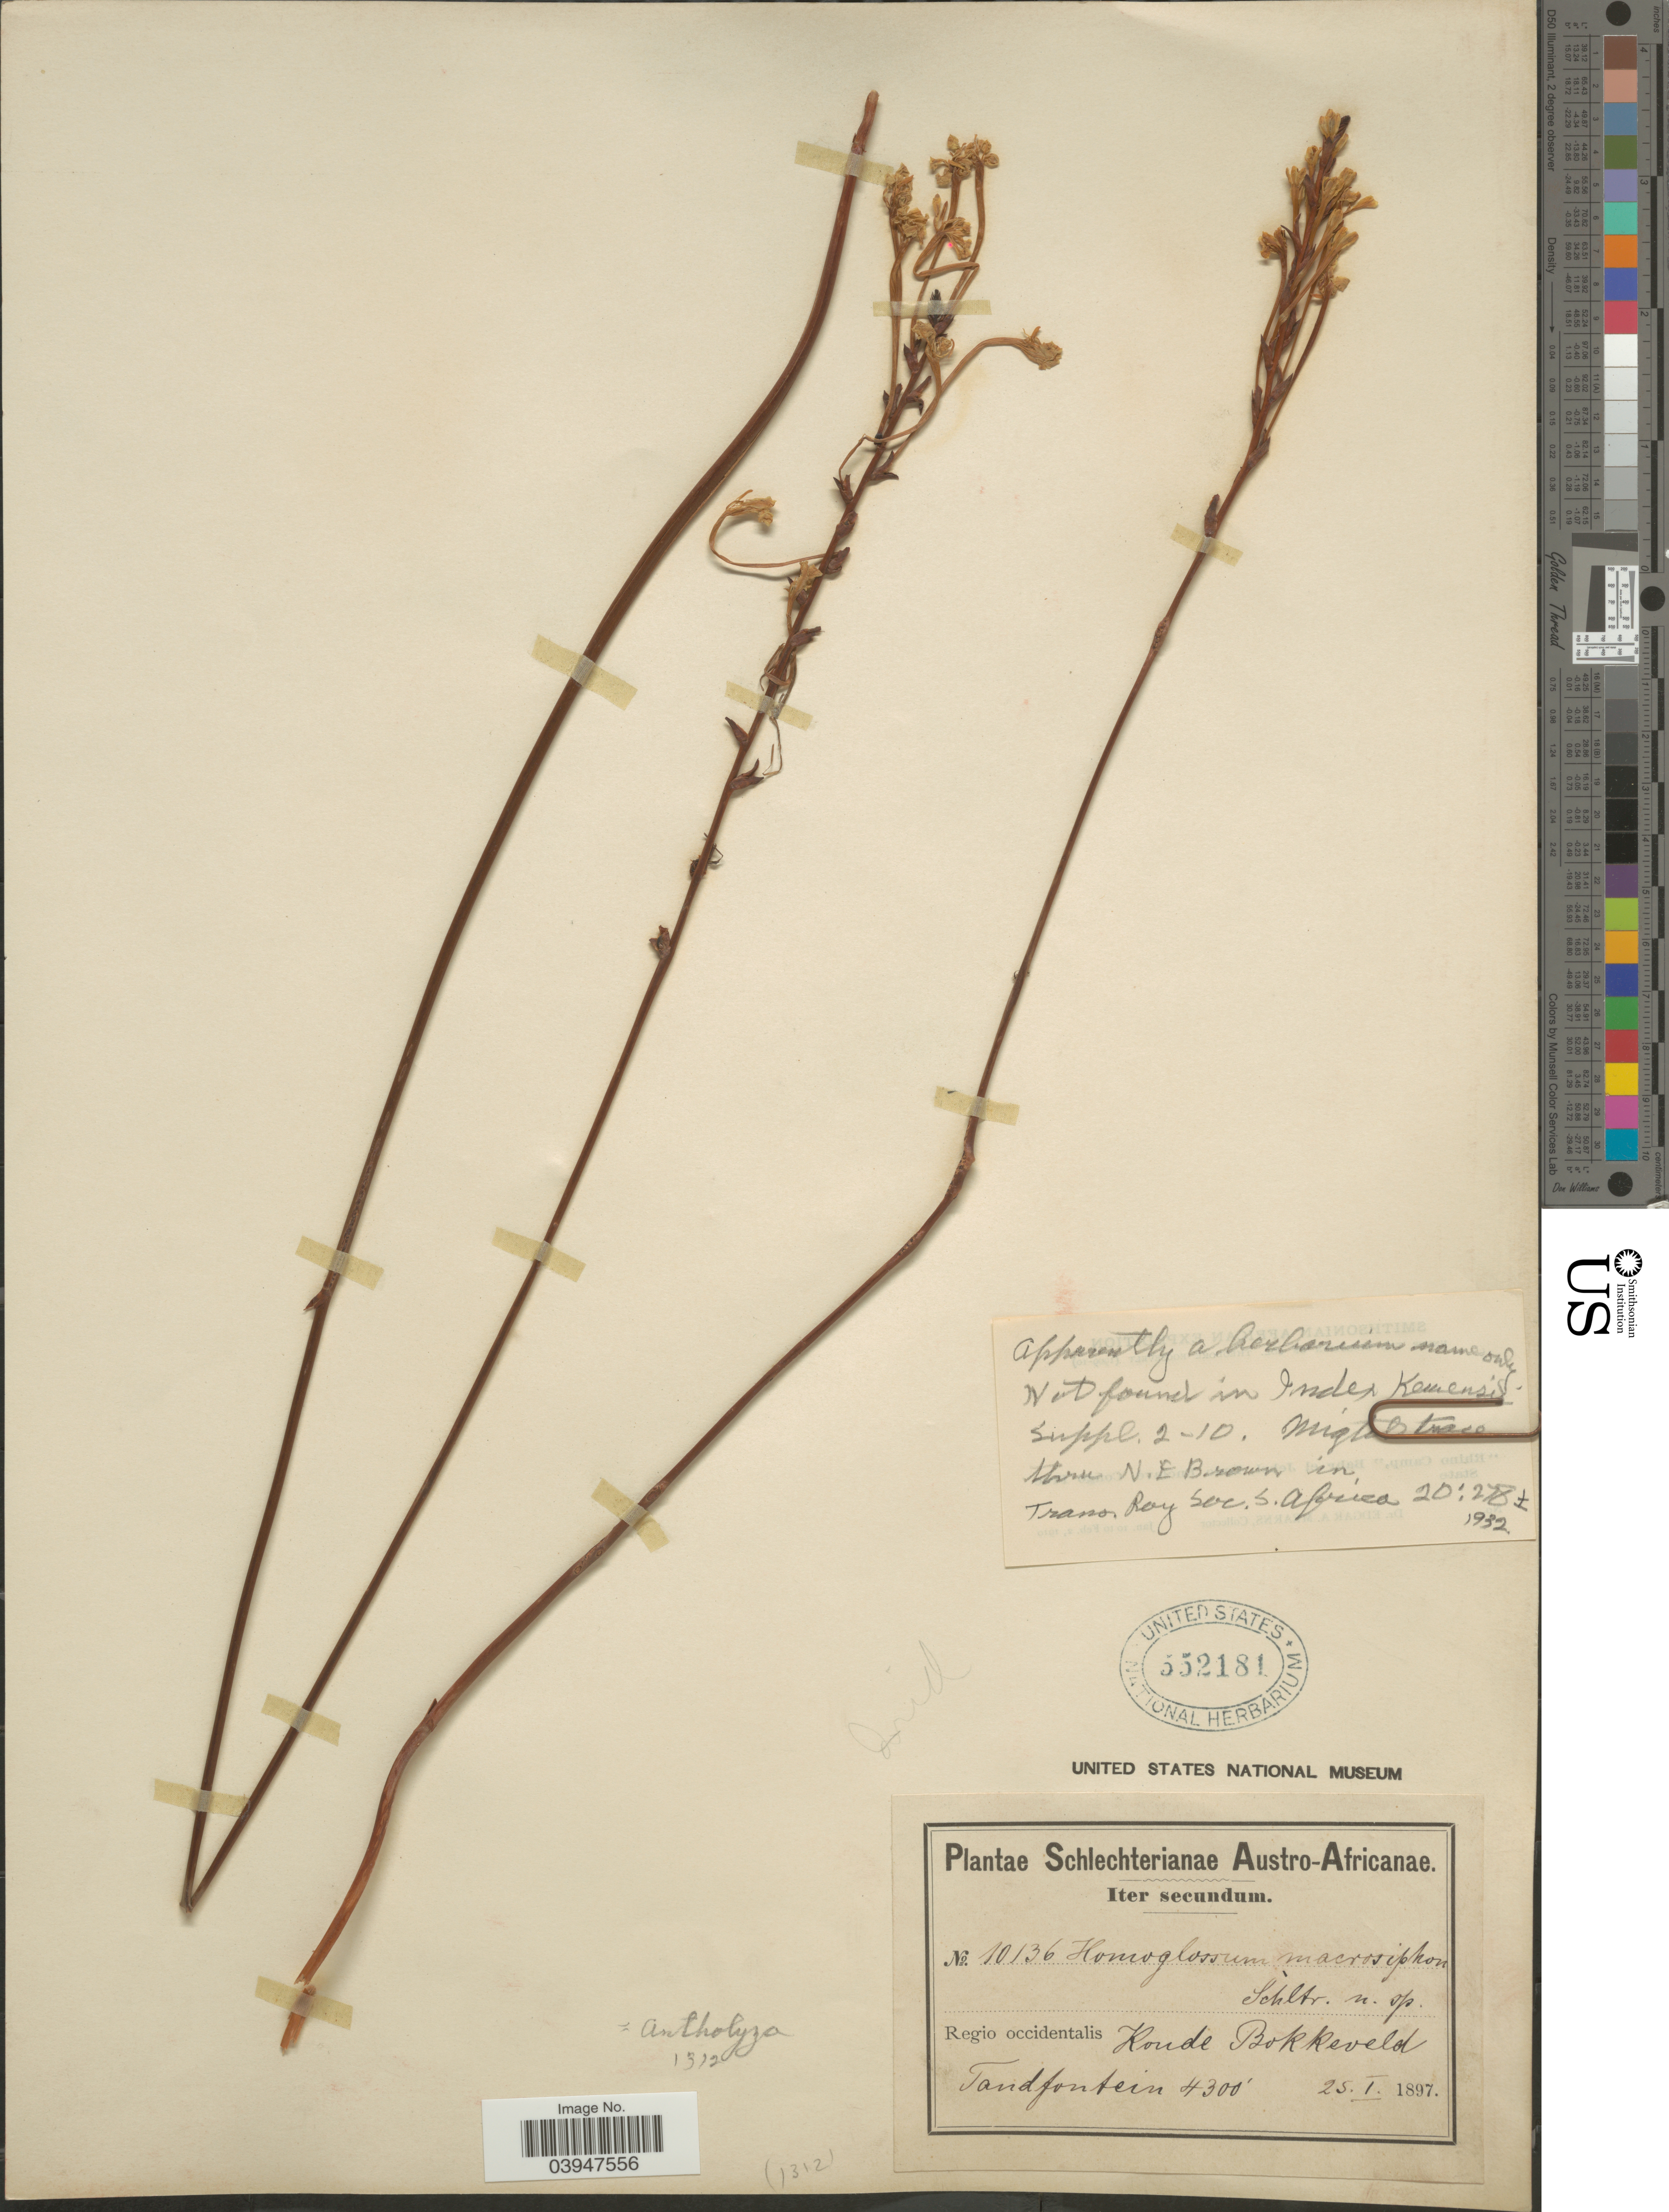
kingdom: Plantae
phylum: Tracheophyta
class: Liliopsida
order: Asparagales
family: Iridaceae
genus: Tanaosolen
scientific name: Tanaosolen nudus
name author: N.E. Br.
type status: Type Collection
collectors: Schlechter, --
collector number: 10136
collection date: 1897-01-25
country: South Africa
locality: Austro-Africanae. Regio occidentalis Koude Bokkeveld. Tandfontein.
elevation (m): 1311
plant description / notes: Annotated as Homoglossum macrosiphon Schltr. n. sp., apparently an ined. name never published; found filed in US herbarium as "Gladiolus macrosiphon Baker", name of unknown provenance, not found in literature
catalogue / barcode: US 552181